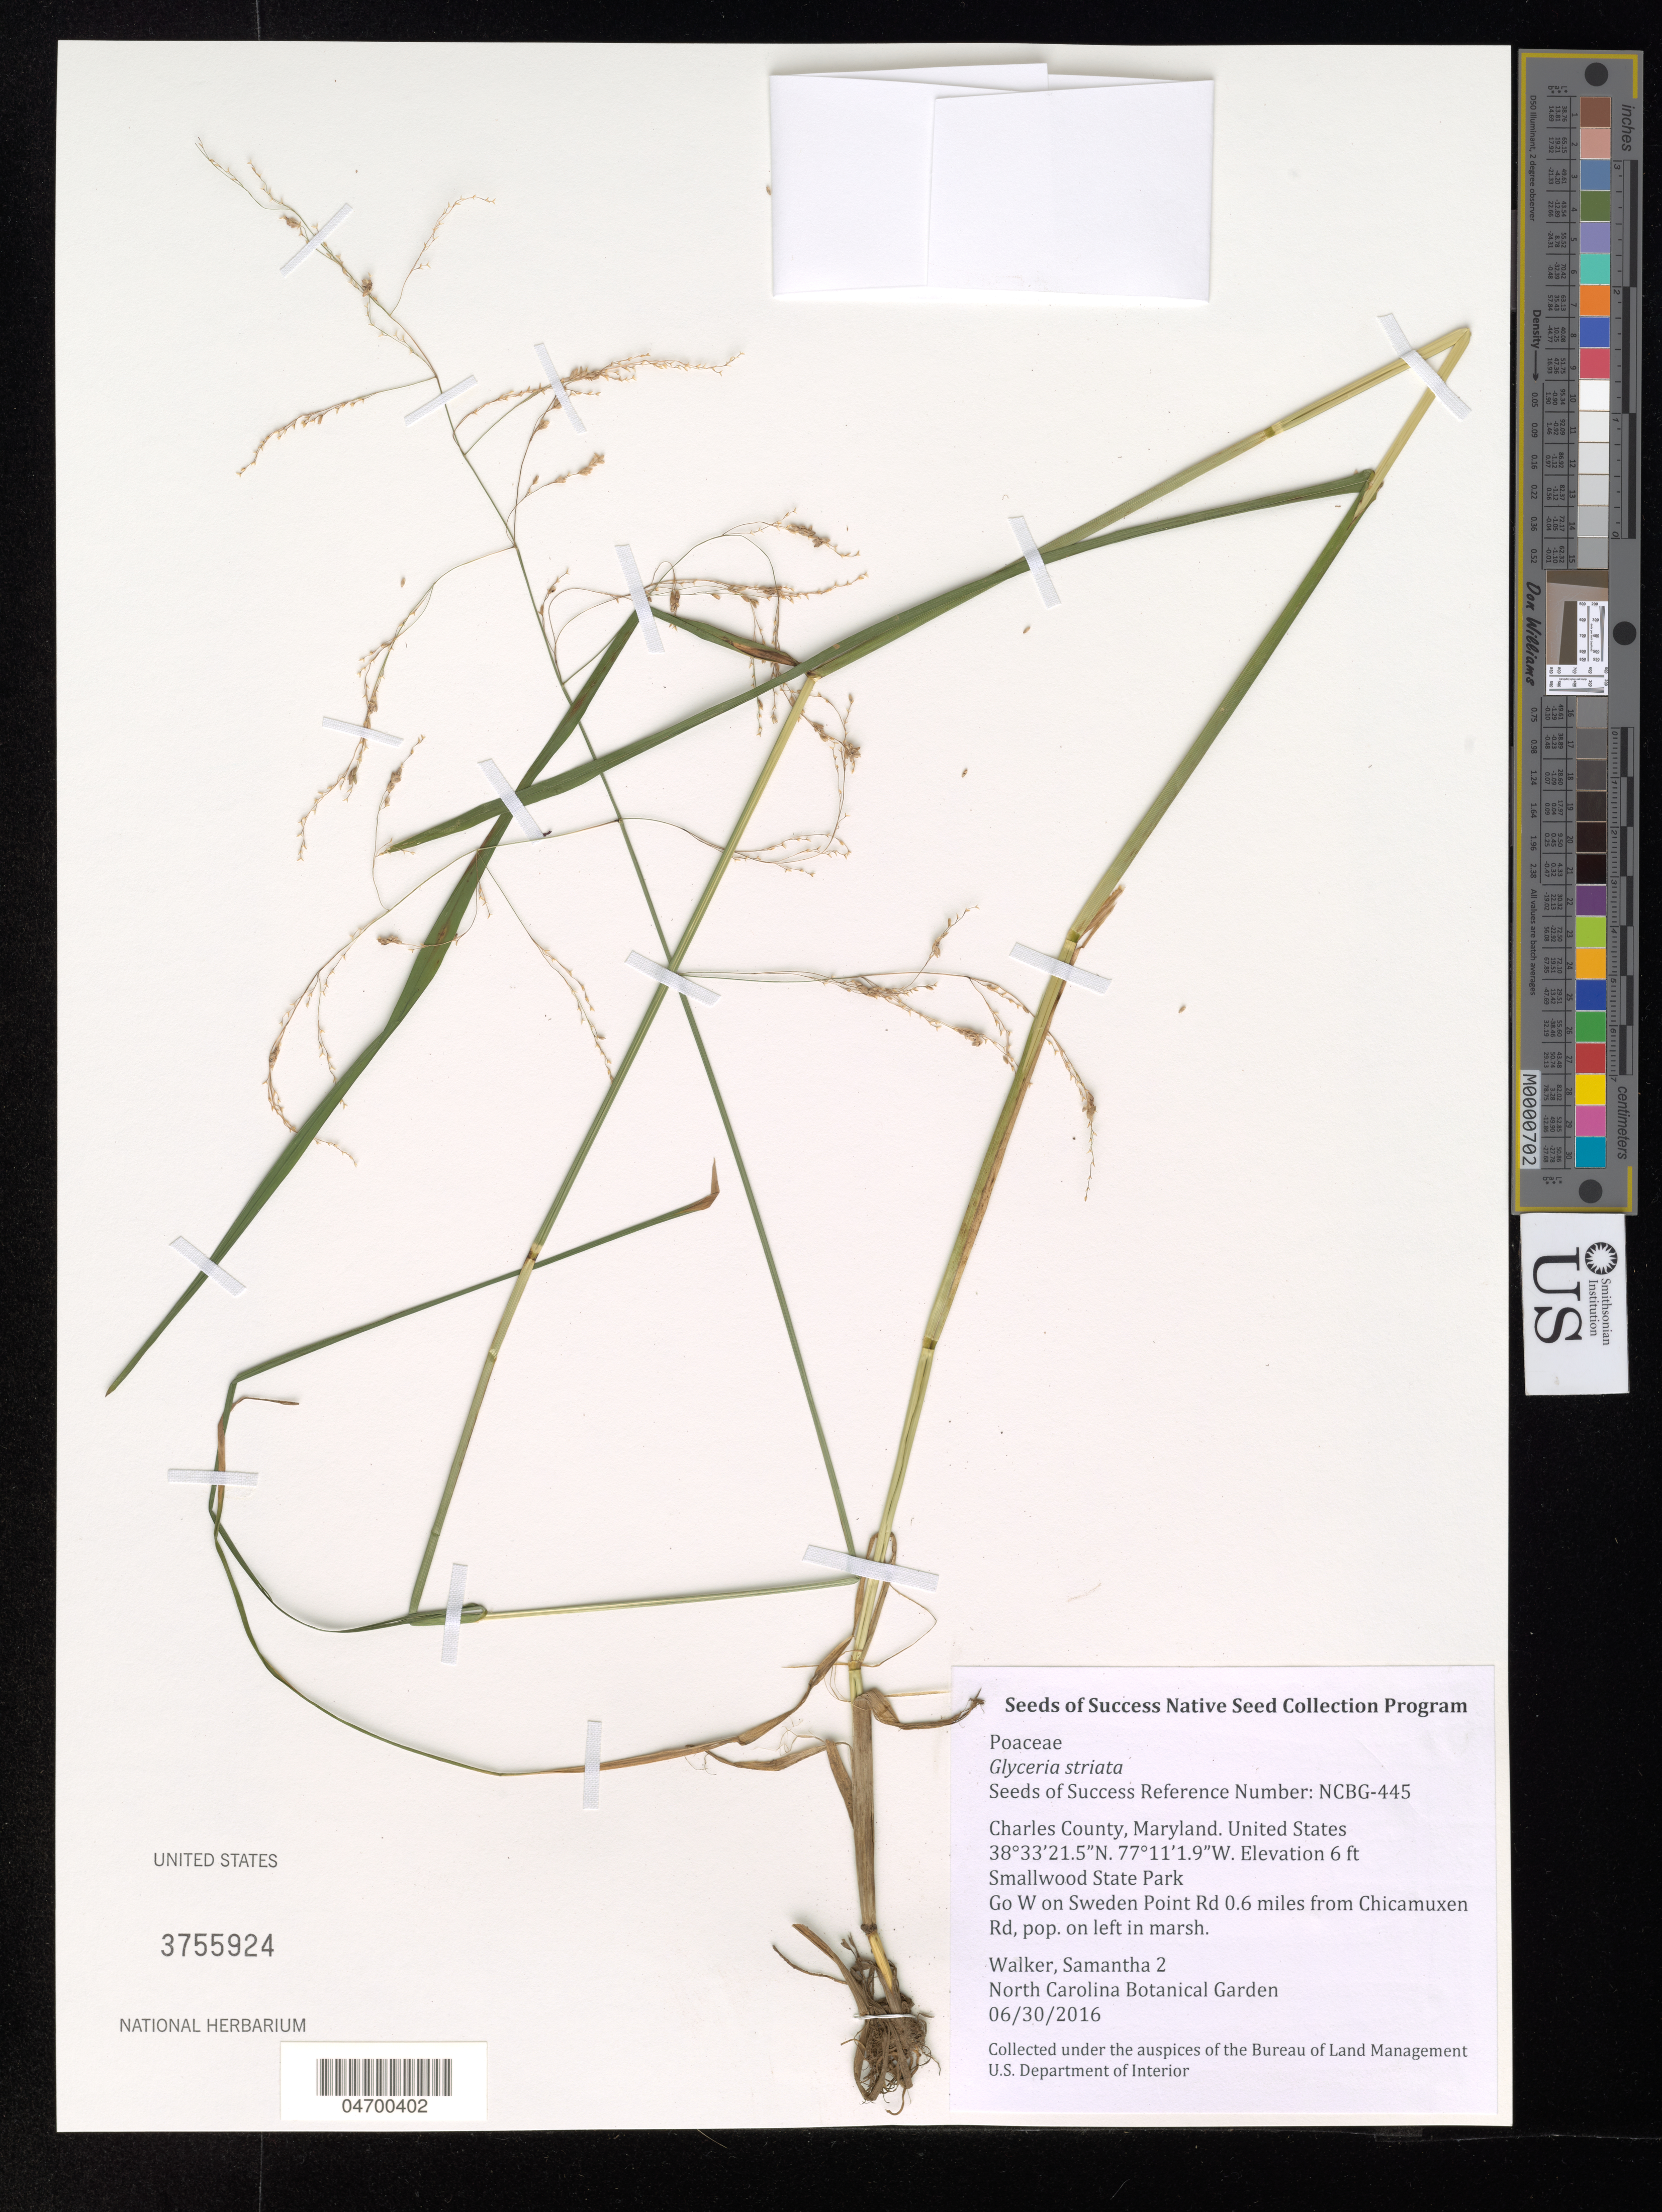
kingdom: Plantae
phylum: Tracheophyta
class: Liliopsida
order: Poales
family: Poaceae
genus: Glyceria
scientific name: Glyceria striata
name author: (Lam.) Hitchc.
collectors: S. Walker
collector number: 2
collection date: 2016-06-30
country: United States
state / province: Maryland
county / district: Charles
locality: Charles County. Smallwood State Park. Go W on Sweden Point Rd 0.6 miles from Chicamuxen Rd, pop. on left in marsh.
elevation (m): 2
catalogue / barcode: US 3755924